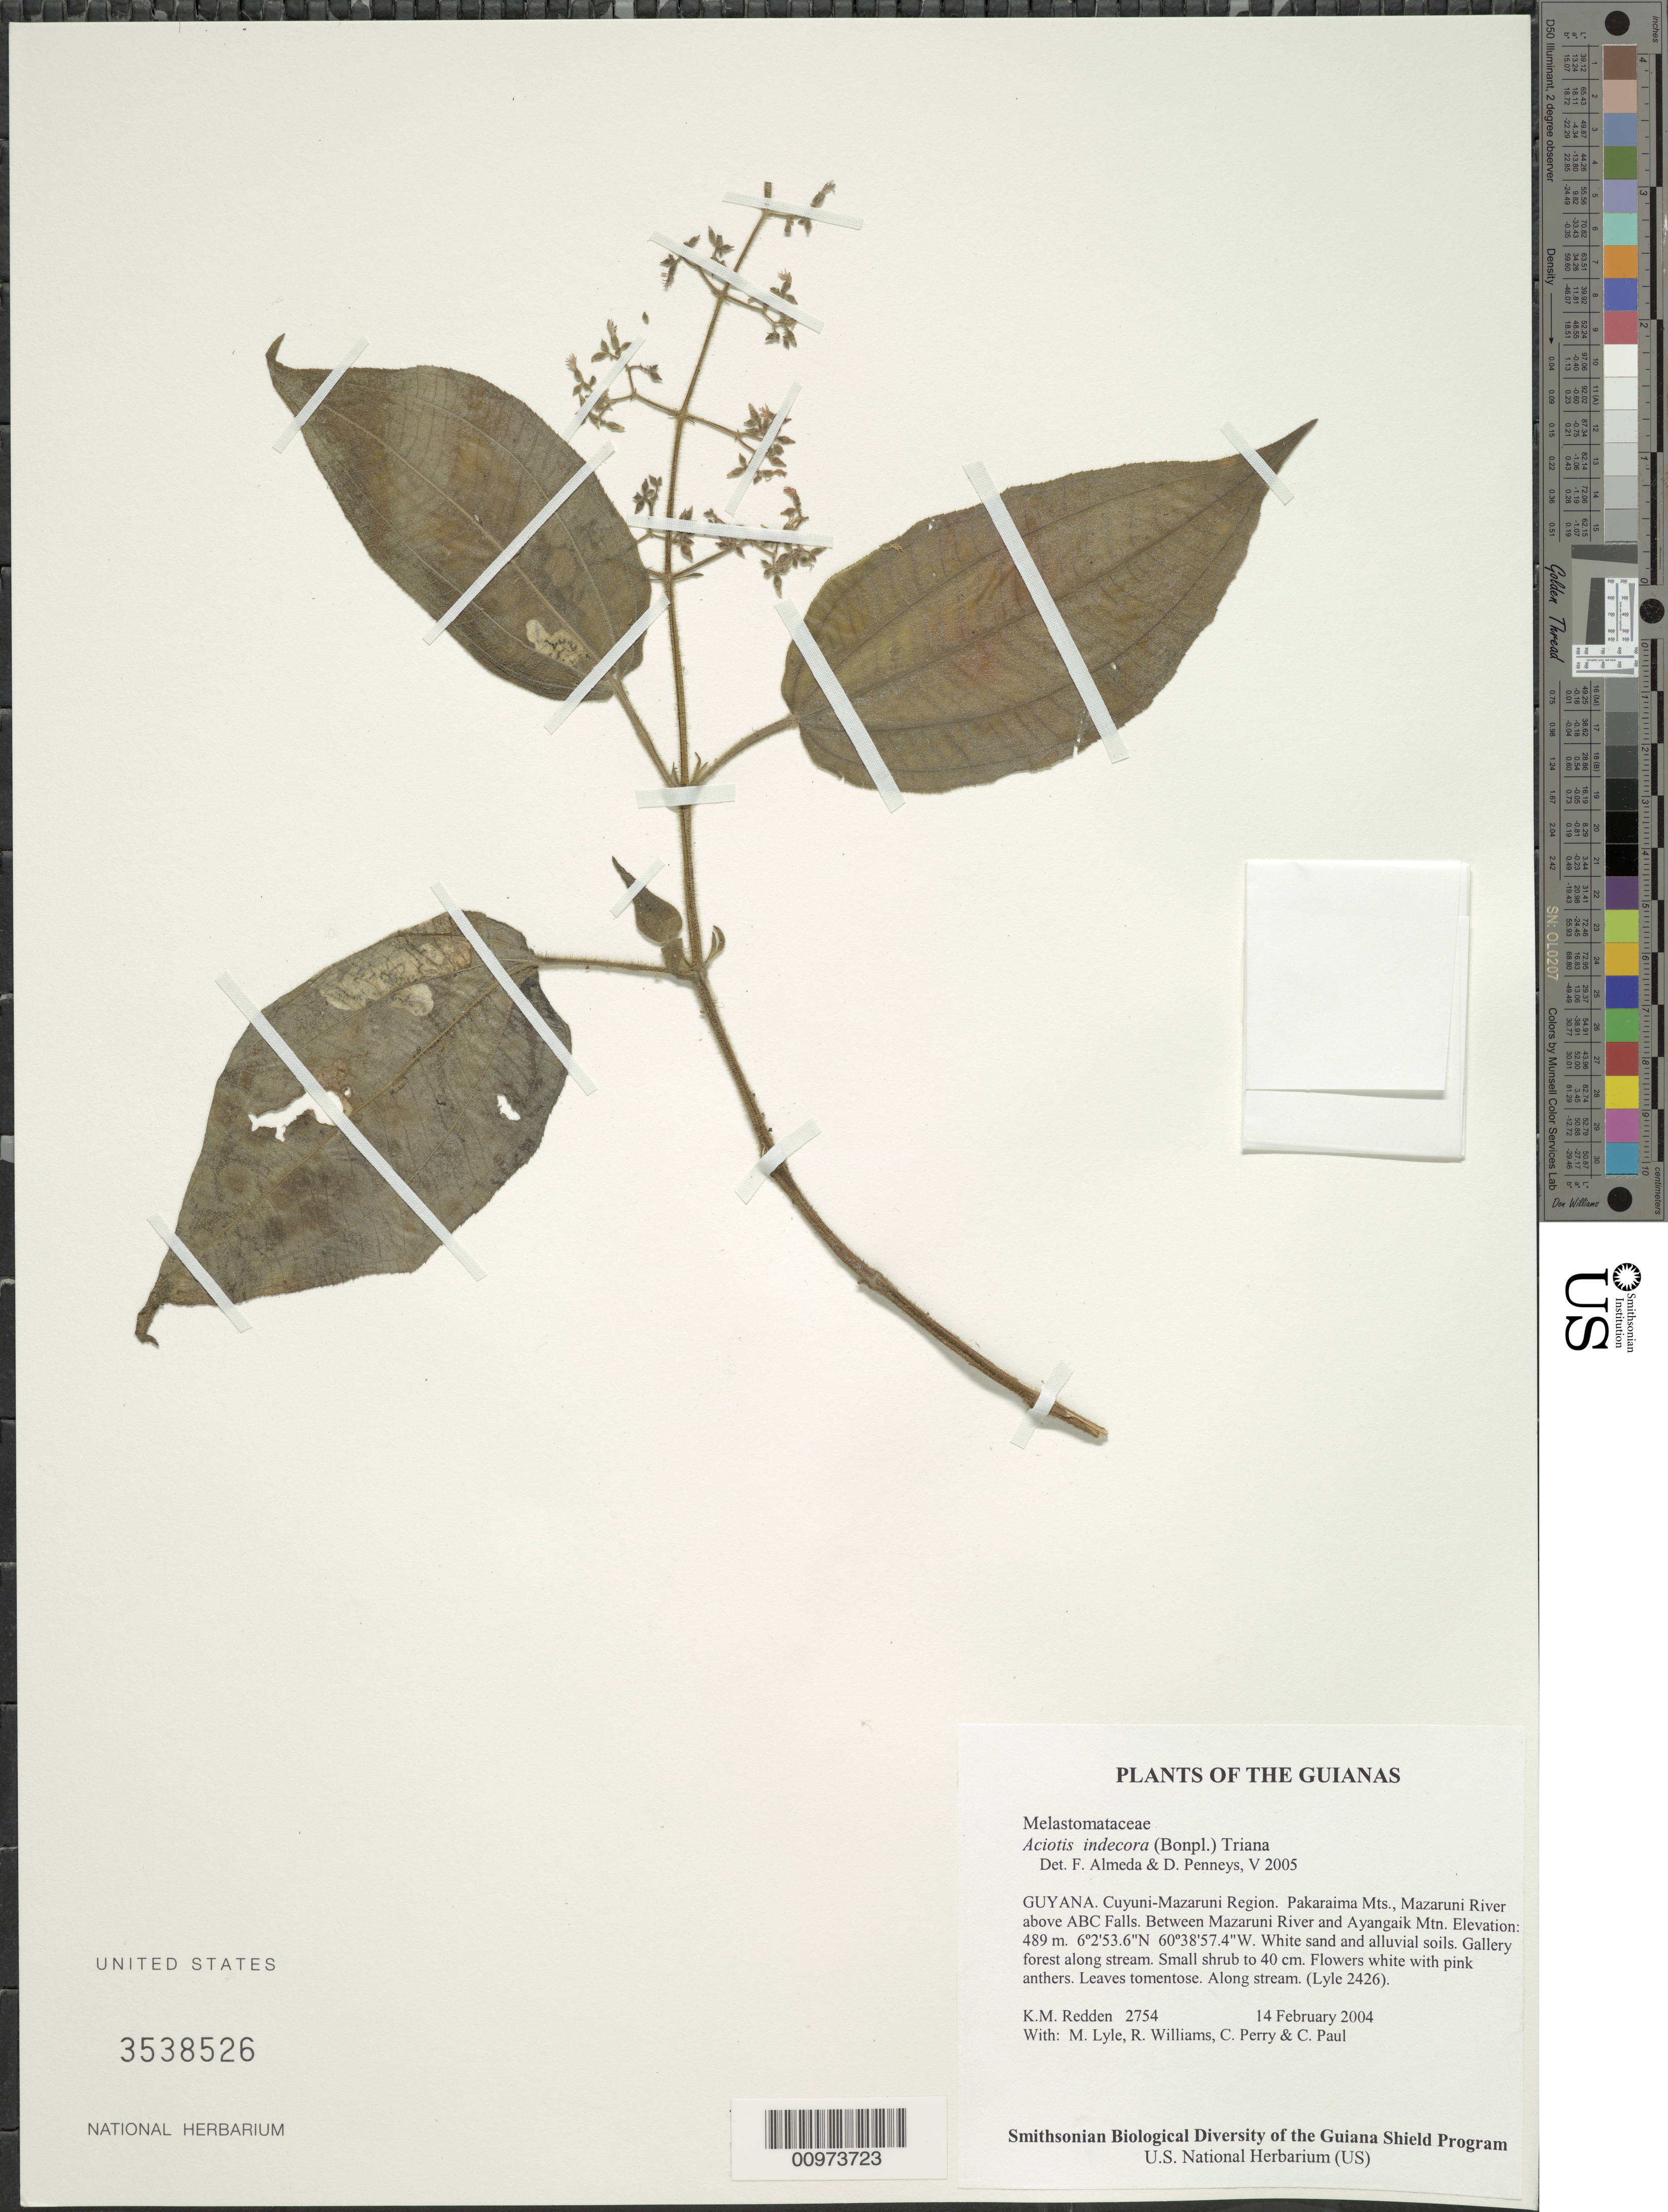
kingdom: Plantae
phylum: Tracheophyta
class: Magnoliopsida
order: Myrtales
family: Melastomataceae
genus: Aciotis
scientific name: Aciotis indecora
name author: (Bonpl.) Triana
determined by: Almeda, F.; Penneys, D. S.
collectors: K. M. Redden, M. Lyle, R. Williams, C. Perry & C. Paul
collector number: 2754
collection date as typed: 14 February 2004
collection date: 2004-02-14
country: Guyana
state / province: Cuyuni-Mazaruni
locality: Pakaraima Mts., Mazaruni River above ABC Falls. Between Mazaruni River and Ayangaik Mtn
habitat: White sand and alluvial soils. Gallery forest along stream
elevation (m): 489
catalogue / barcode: US 3538526